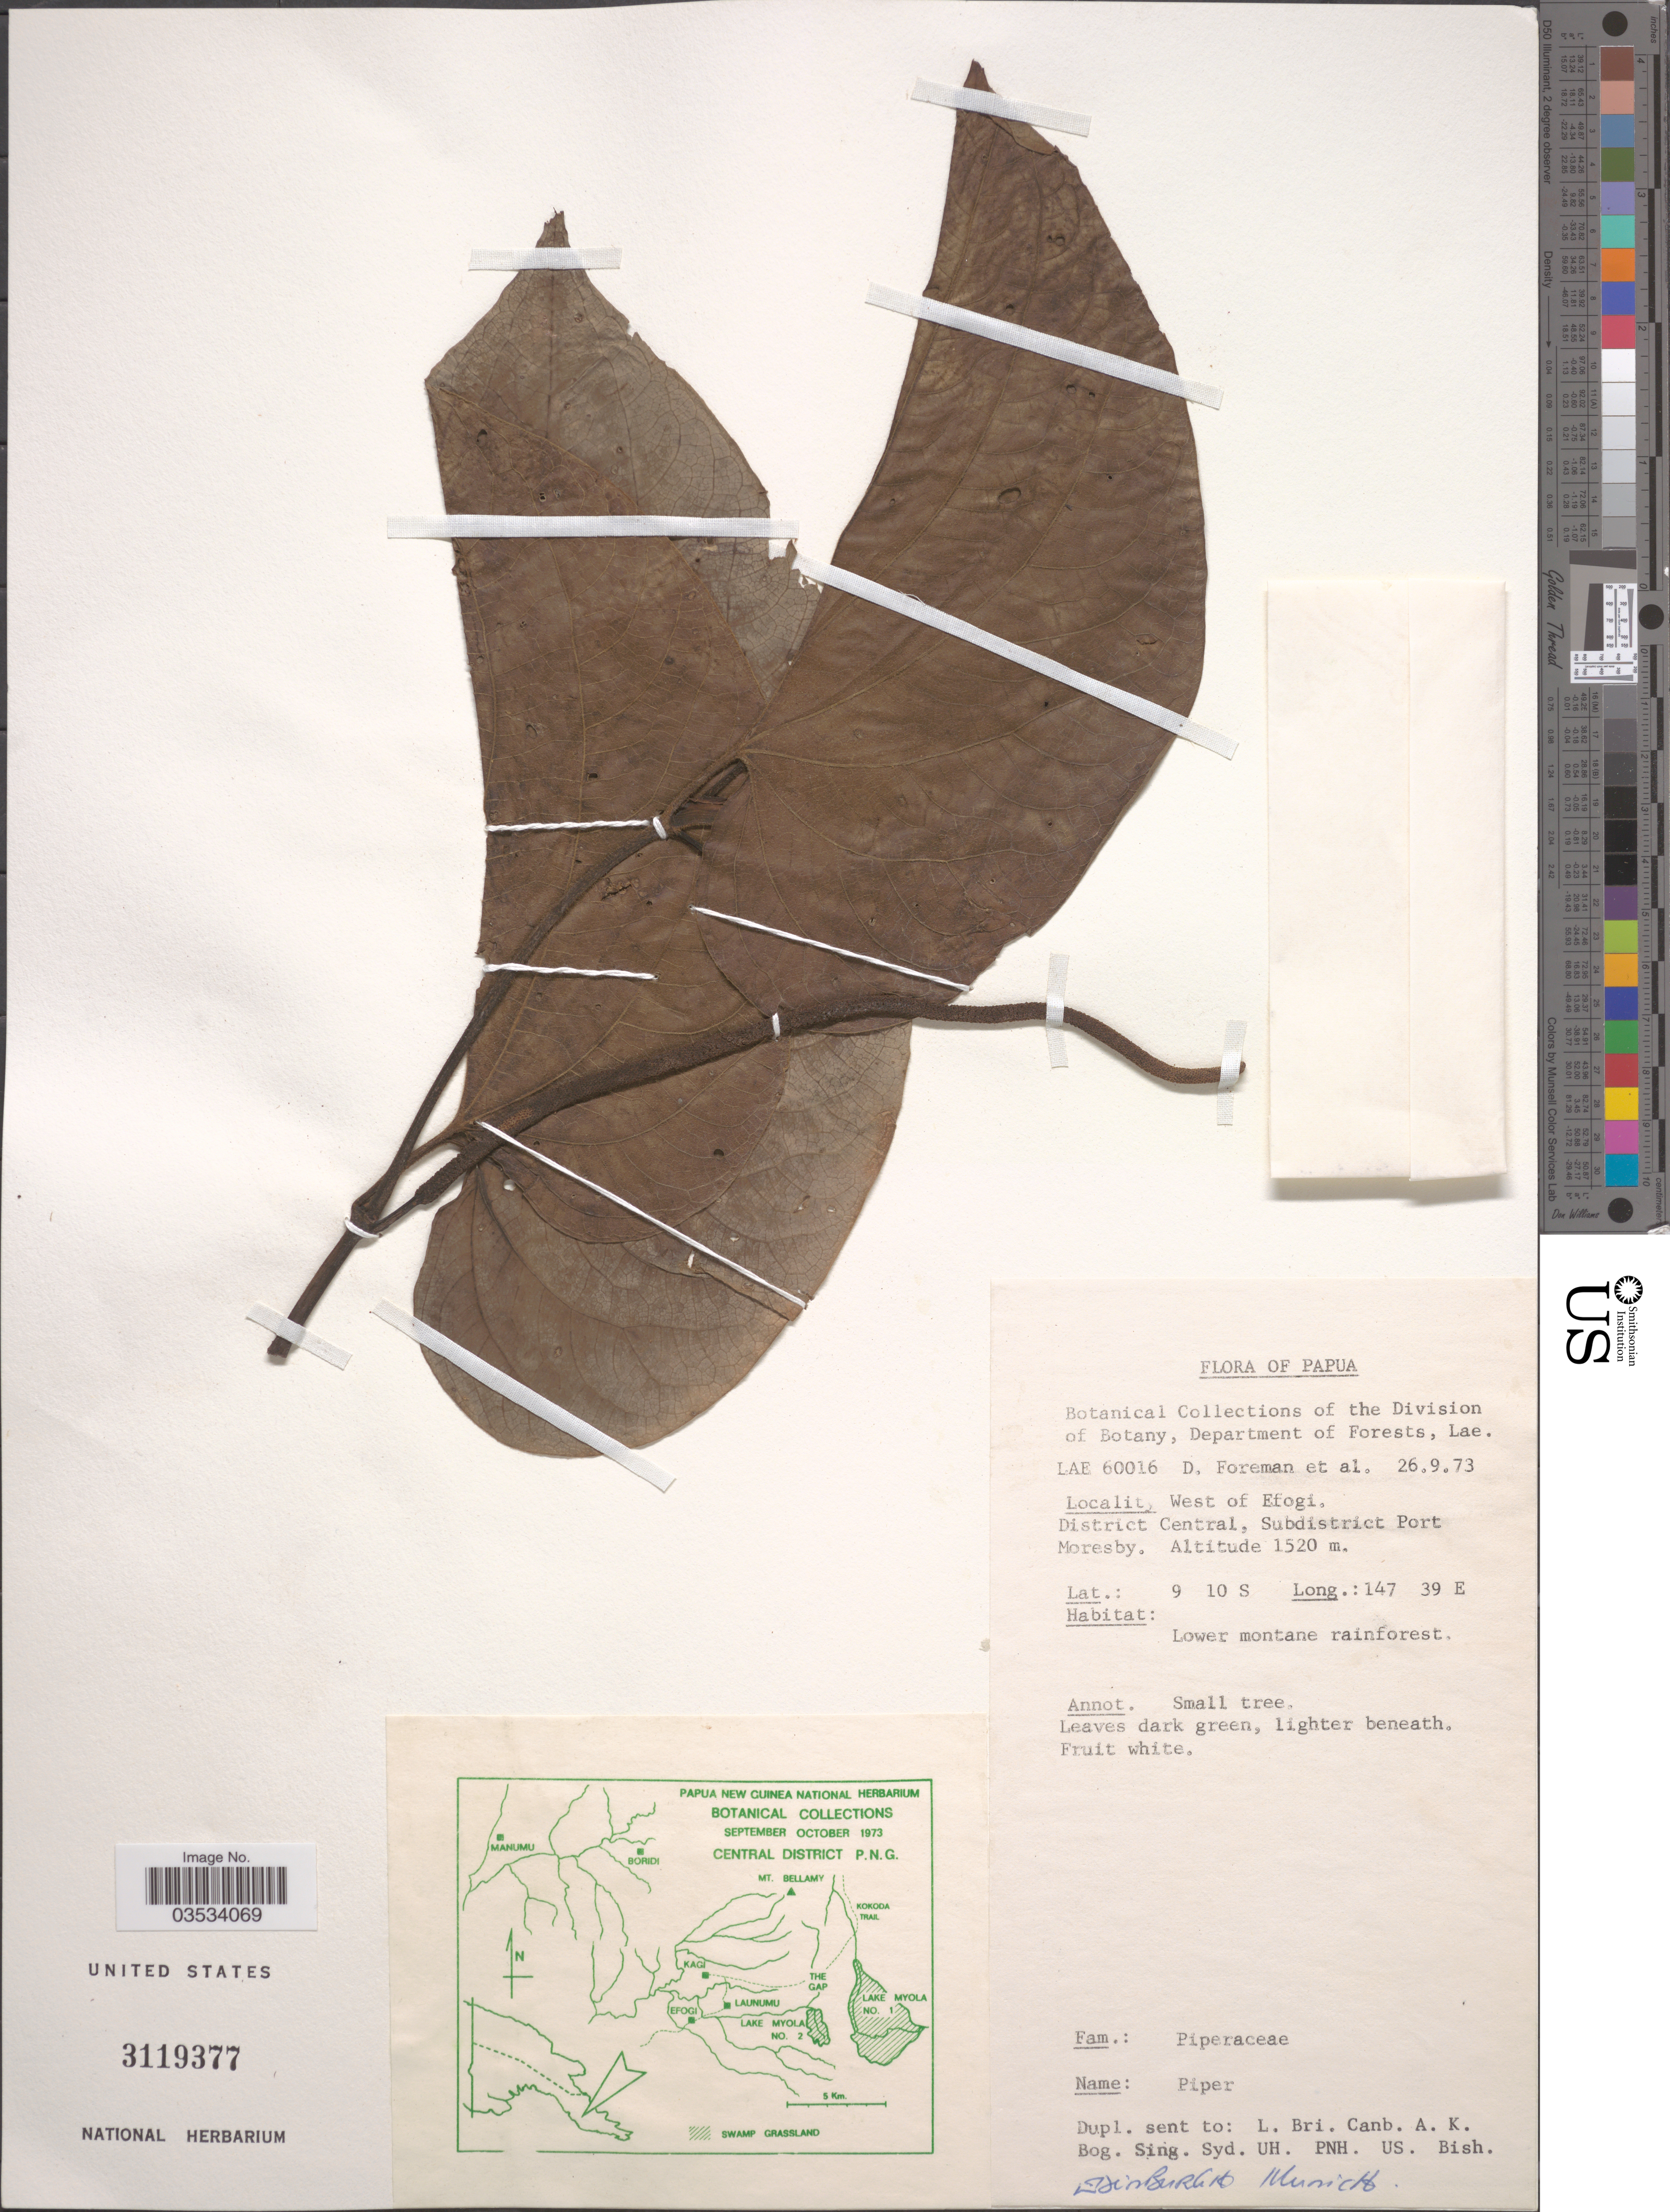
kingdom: Plantae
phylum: Tracheophyta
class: Magnoliopsida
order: Piperales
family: Piperaceae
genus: Piper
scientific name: Piper sp.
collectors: D. Foreman & et al.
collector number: LAE60016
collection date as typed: Transcribed d/m/y: 26/9/73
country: Papua New Guinea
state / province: Central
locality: Papua. West of Efogi, District Central, Subdistrict Port Moresby.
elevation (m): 1520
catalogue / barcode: US 3119377